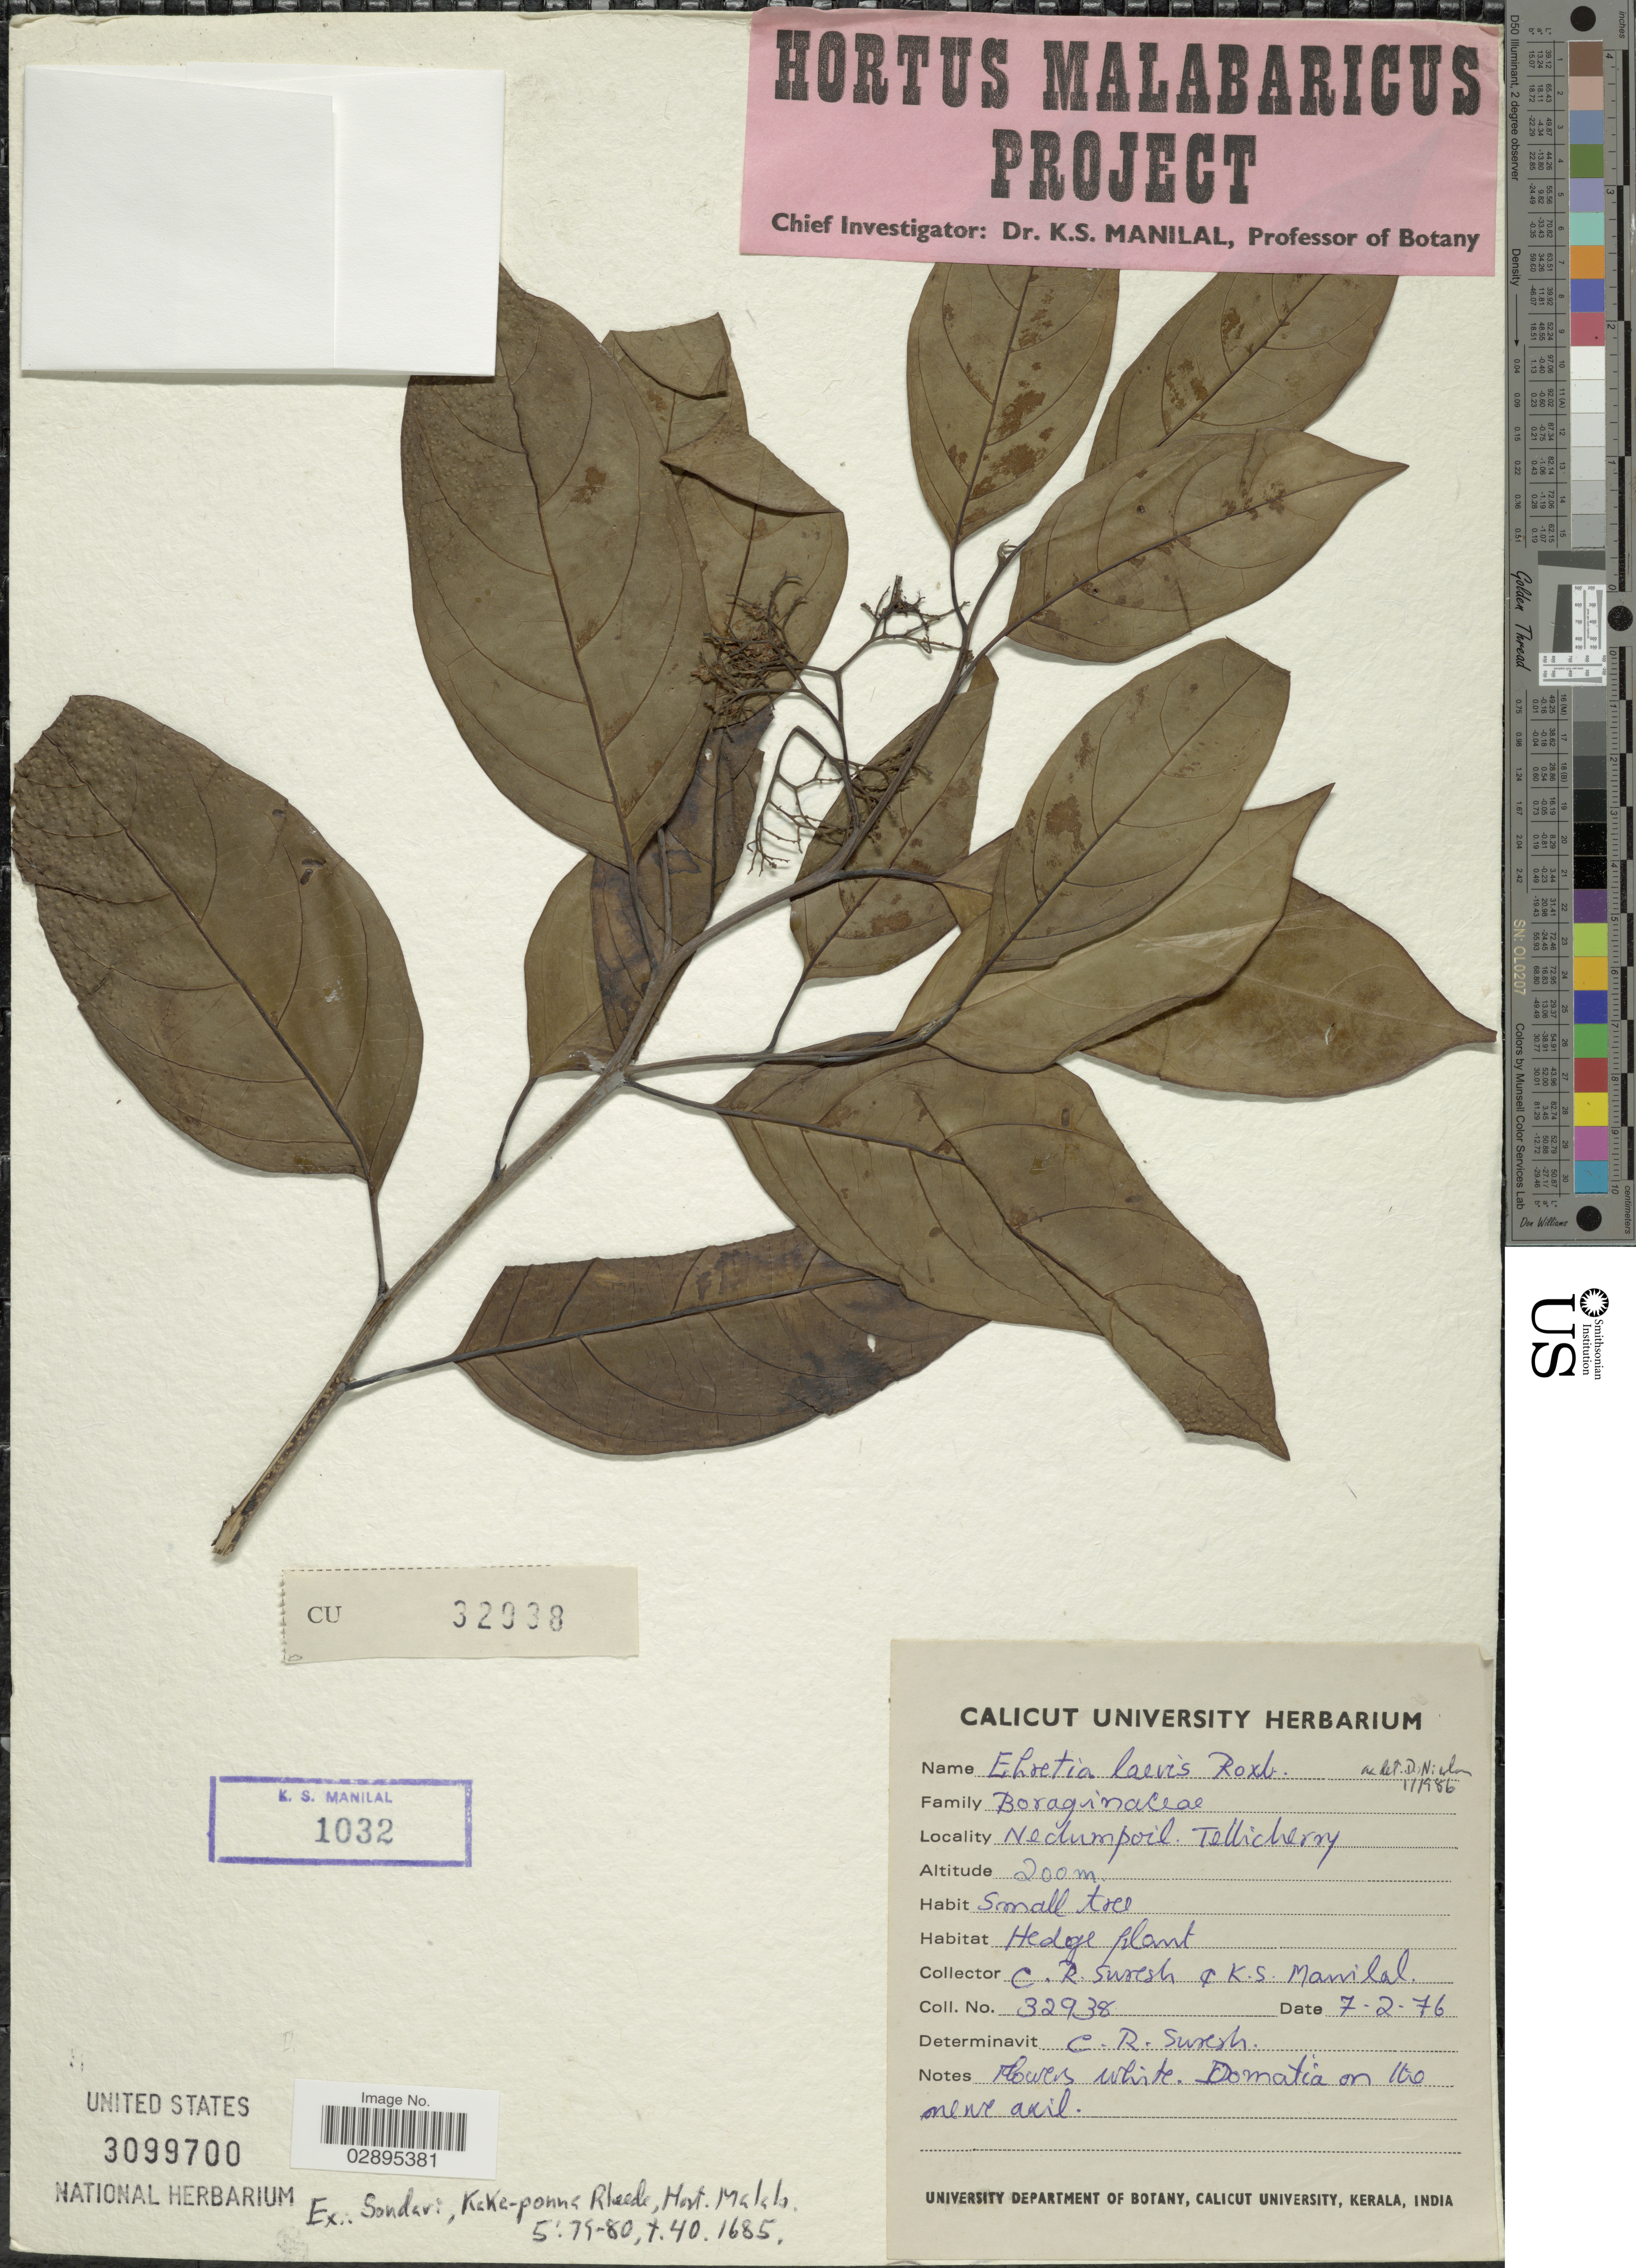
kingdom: Plantae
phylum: Tracheophyta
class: Magnoliopsida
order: Boraginales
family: Ehretiaceae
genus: Ehretia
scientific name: Ehretia laevis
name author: Roxb.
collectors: C. Suresh & K. Manilal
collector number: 32938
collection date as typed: Transcribed d/m/y: 7/2/76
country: India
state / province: Kerala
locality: Nedumpoil. Tellicherry.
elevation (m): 200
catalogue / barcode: US 3099700